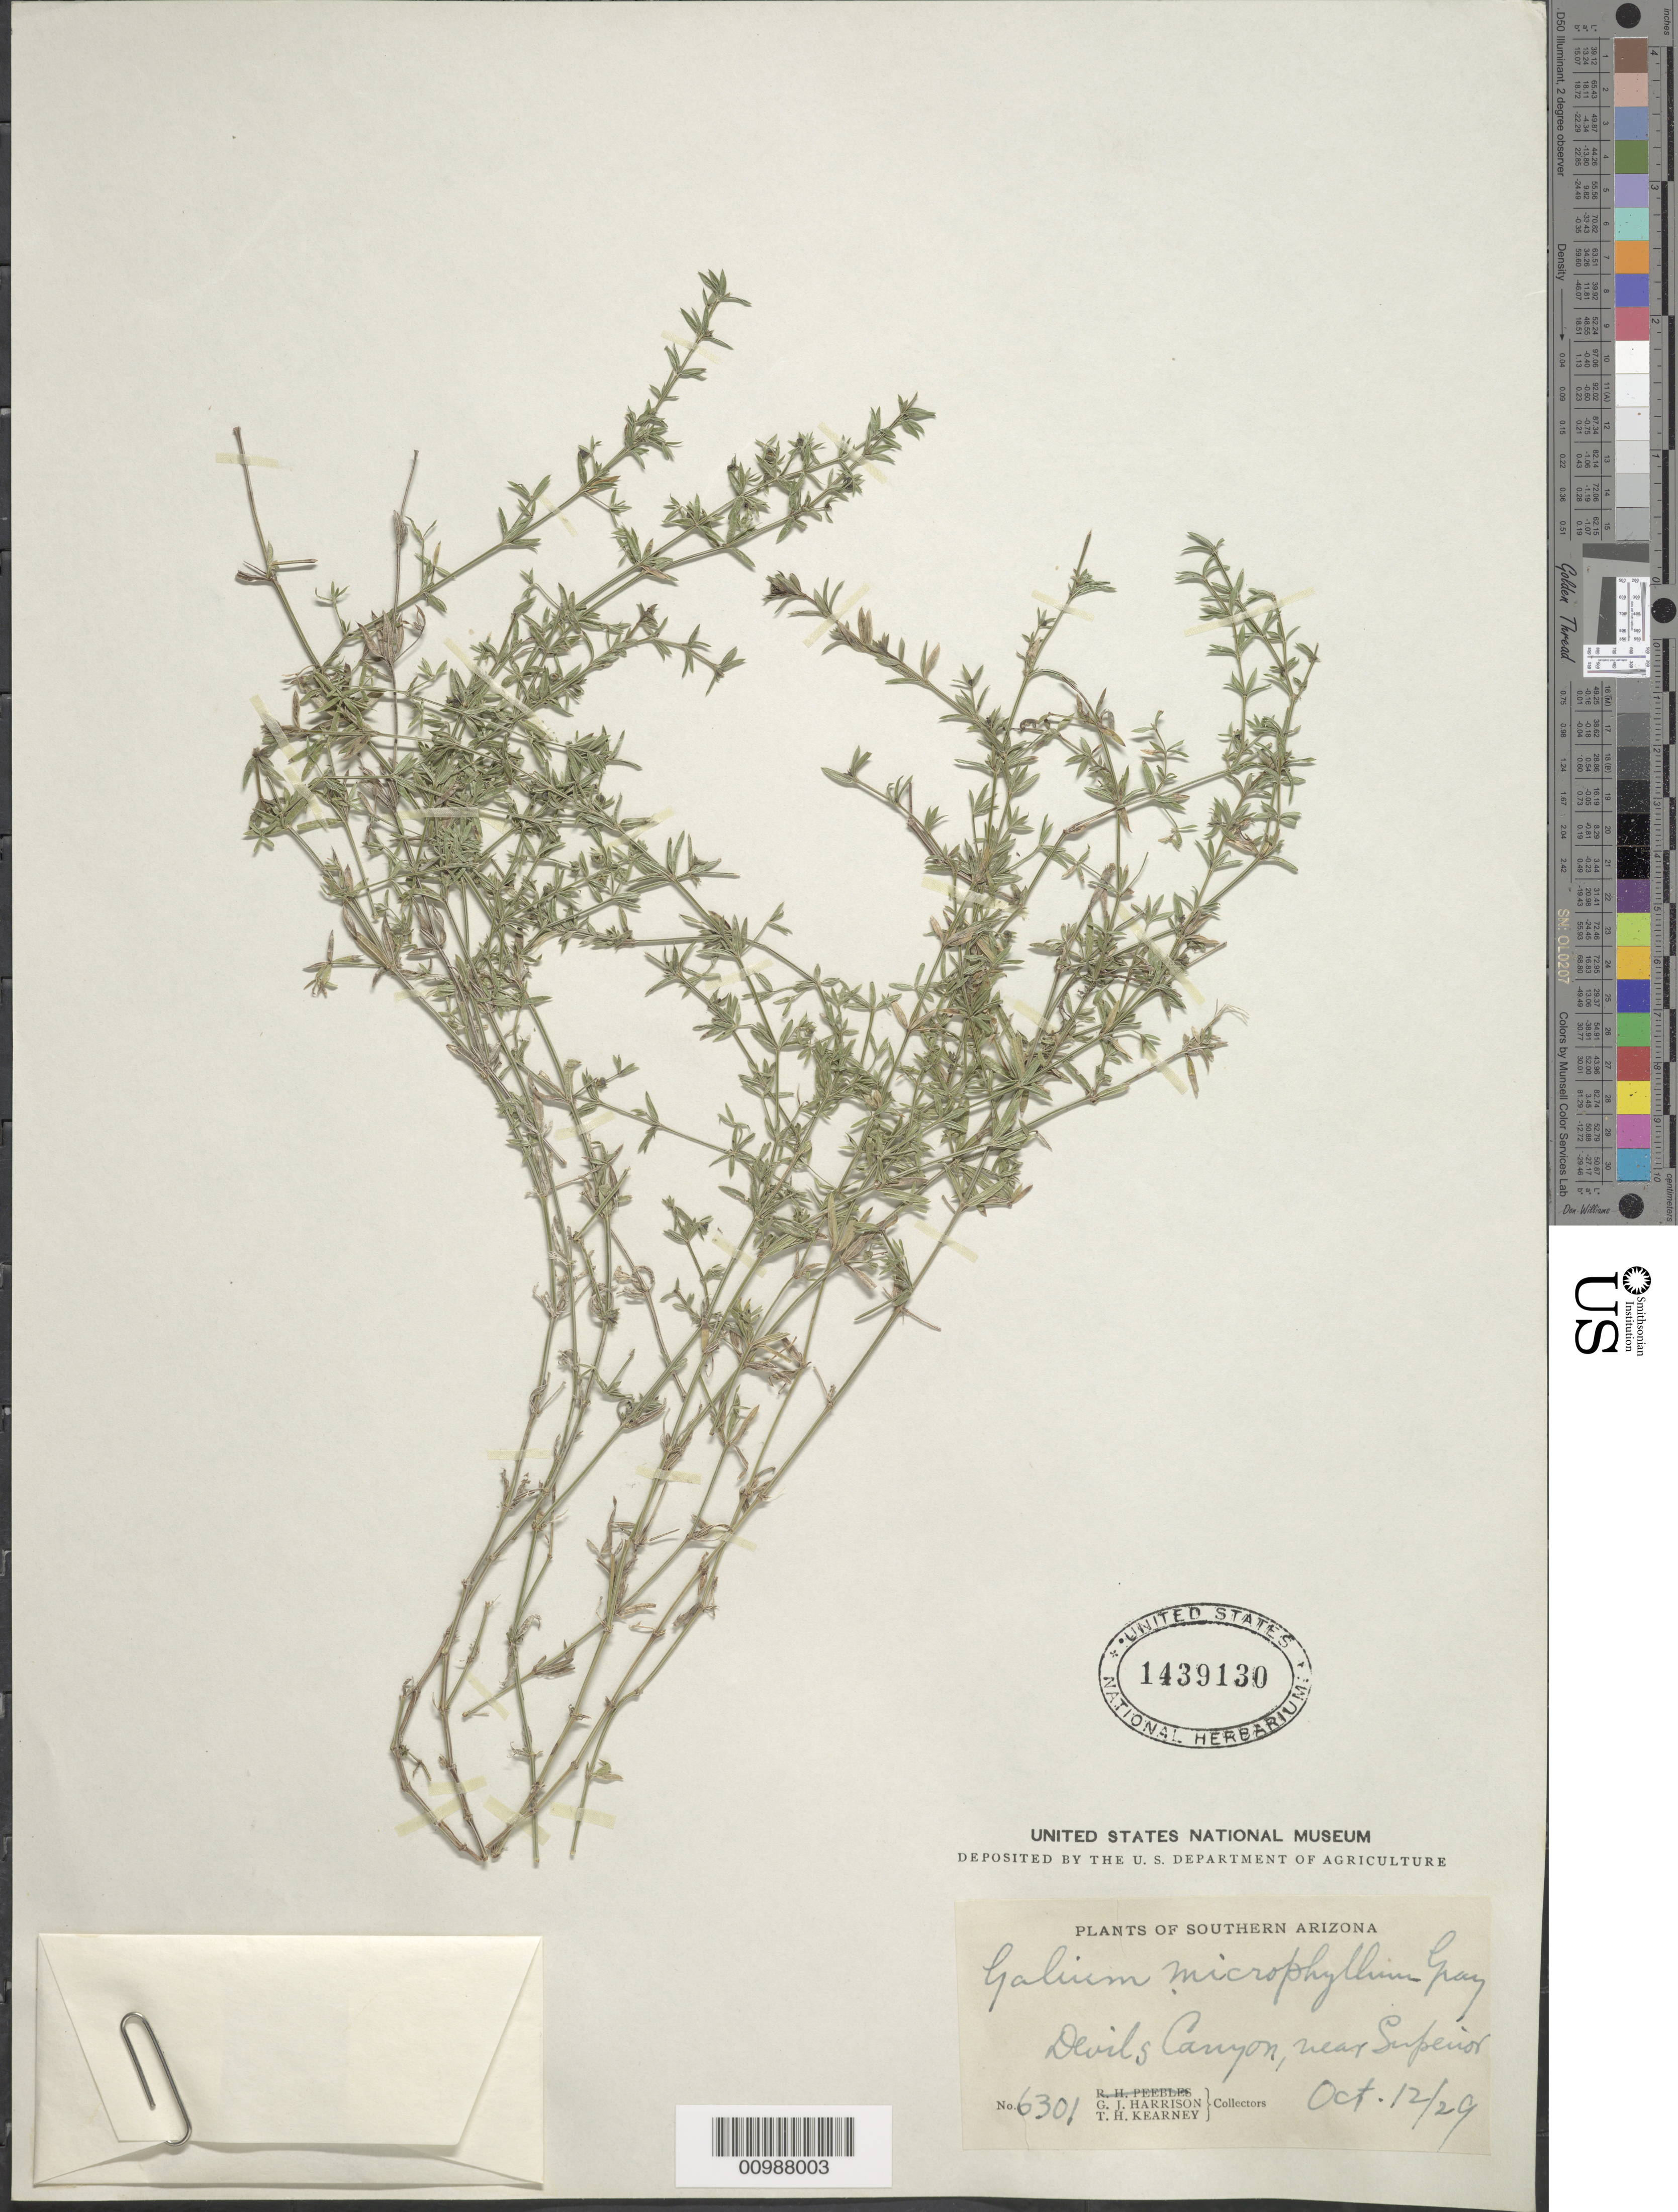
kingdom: Plantae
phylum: Tracheophyta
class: Magnoliopsida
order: Gentianales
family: Rubiaceae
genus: Galium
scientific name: Galium microphyllum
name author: A. Gray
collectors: G. J. Harrison & T. H. Kearney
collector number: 6301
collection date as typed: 12 Oct 1829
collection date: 1829-10-12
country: United States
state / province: Arizona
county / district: Pinal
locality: Devil's Canyon, near Superior.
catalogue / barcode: US 1439130